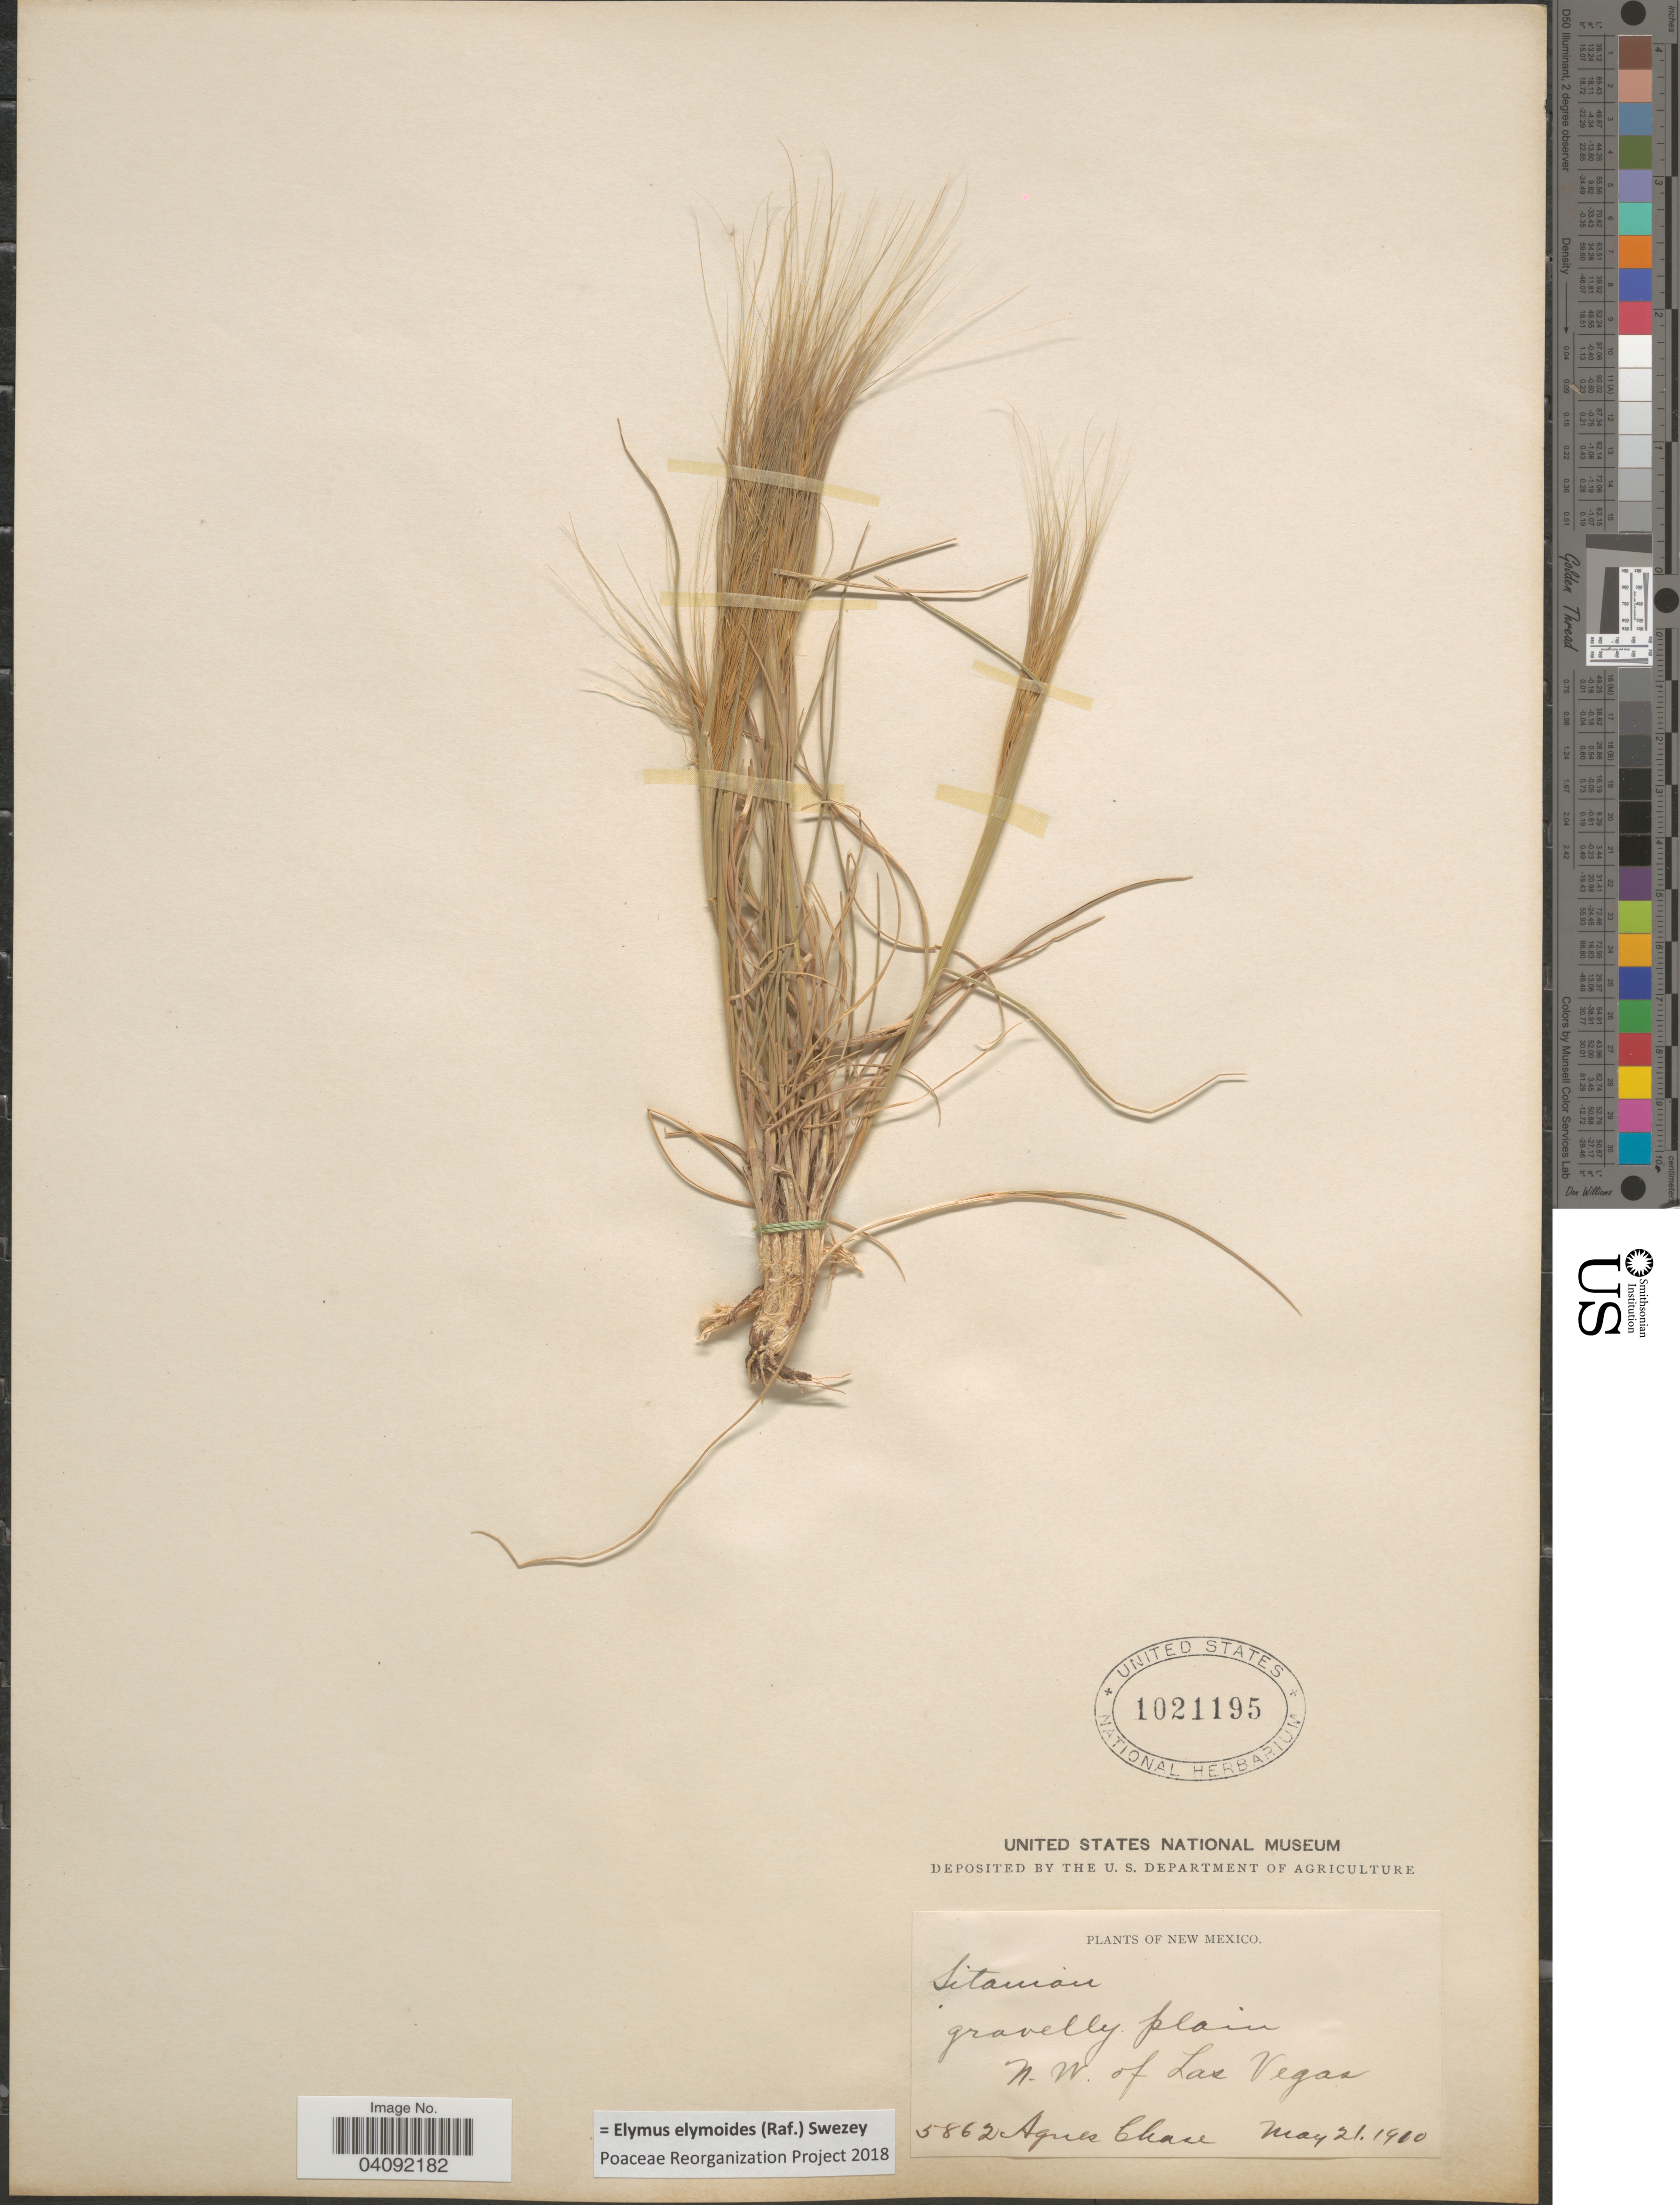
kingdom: Plantae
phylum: Tracheophyta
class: Liliopsida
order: Poales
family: Poaceae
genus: Elymus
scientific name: Elymus elymoides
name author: (Raf.) Swezey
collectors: A. Chase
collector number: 5862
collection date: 1910-05-21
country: United States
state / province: New Mexico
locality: N. W. of Las Vegas.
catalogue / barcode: US 1021195